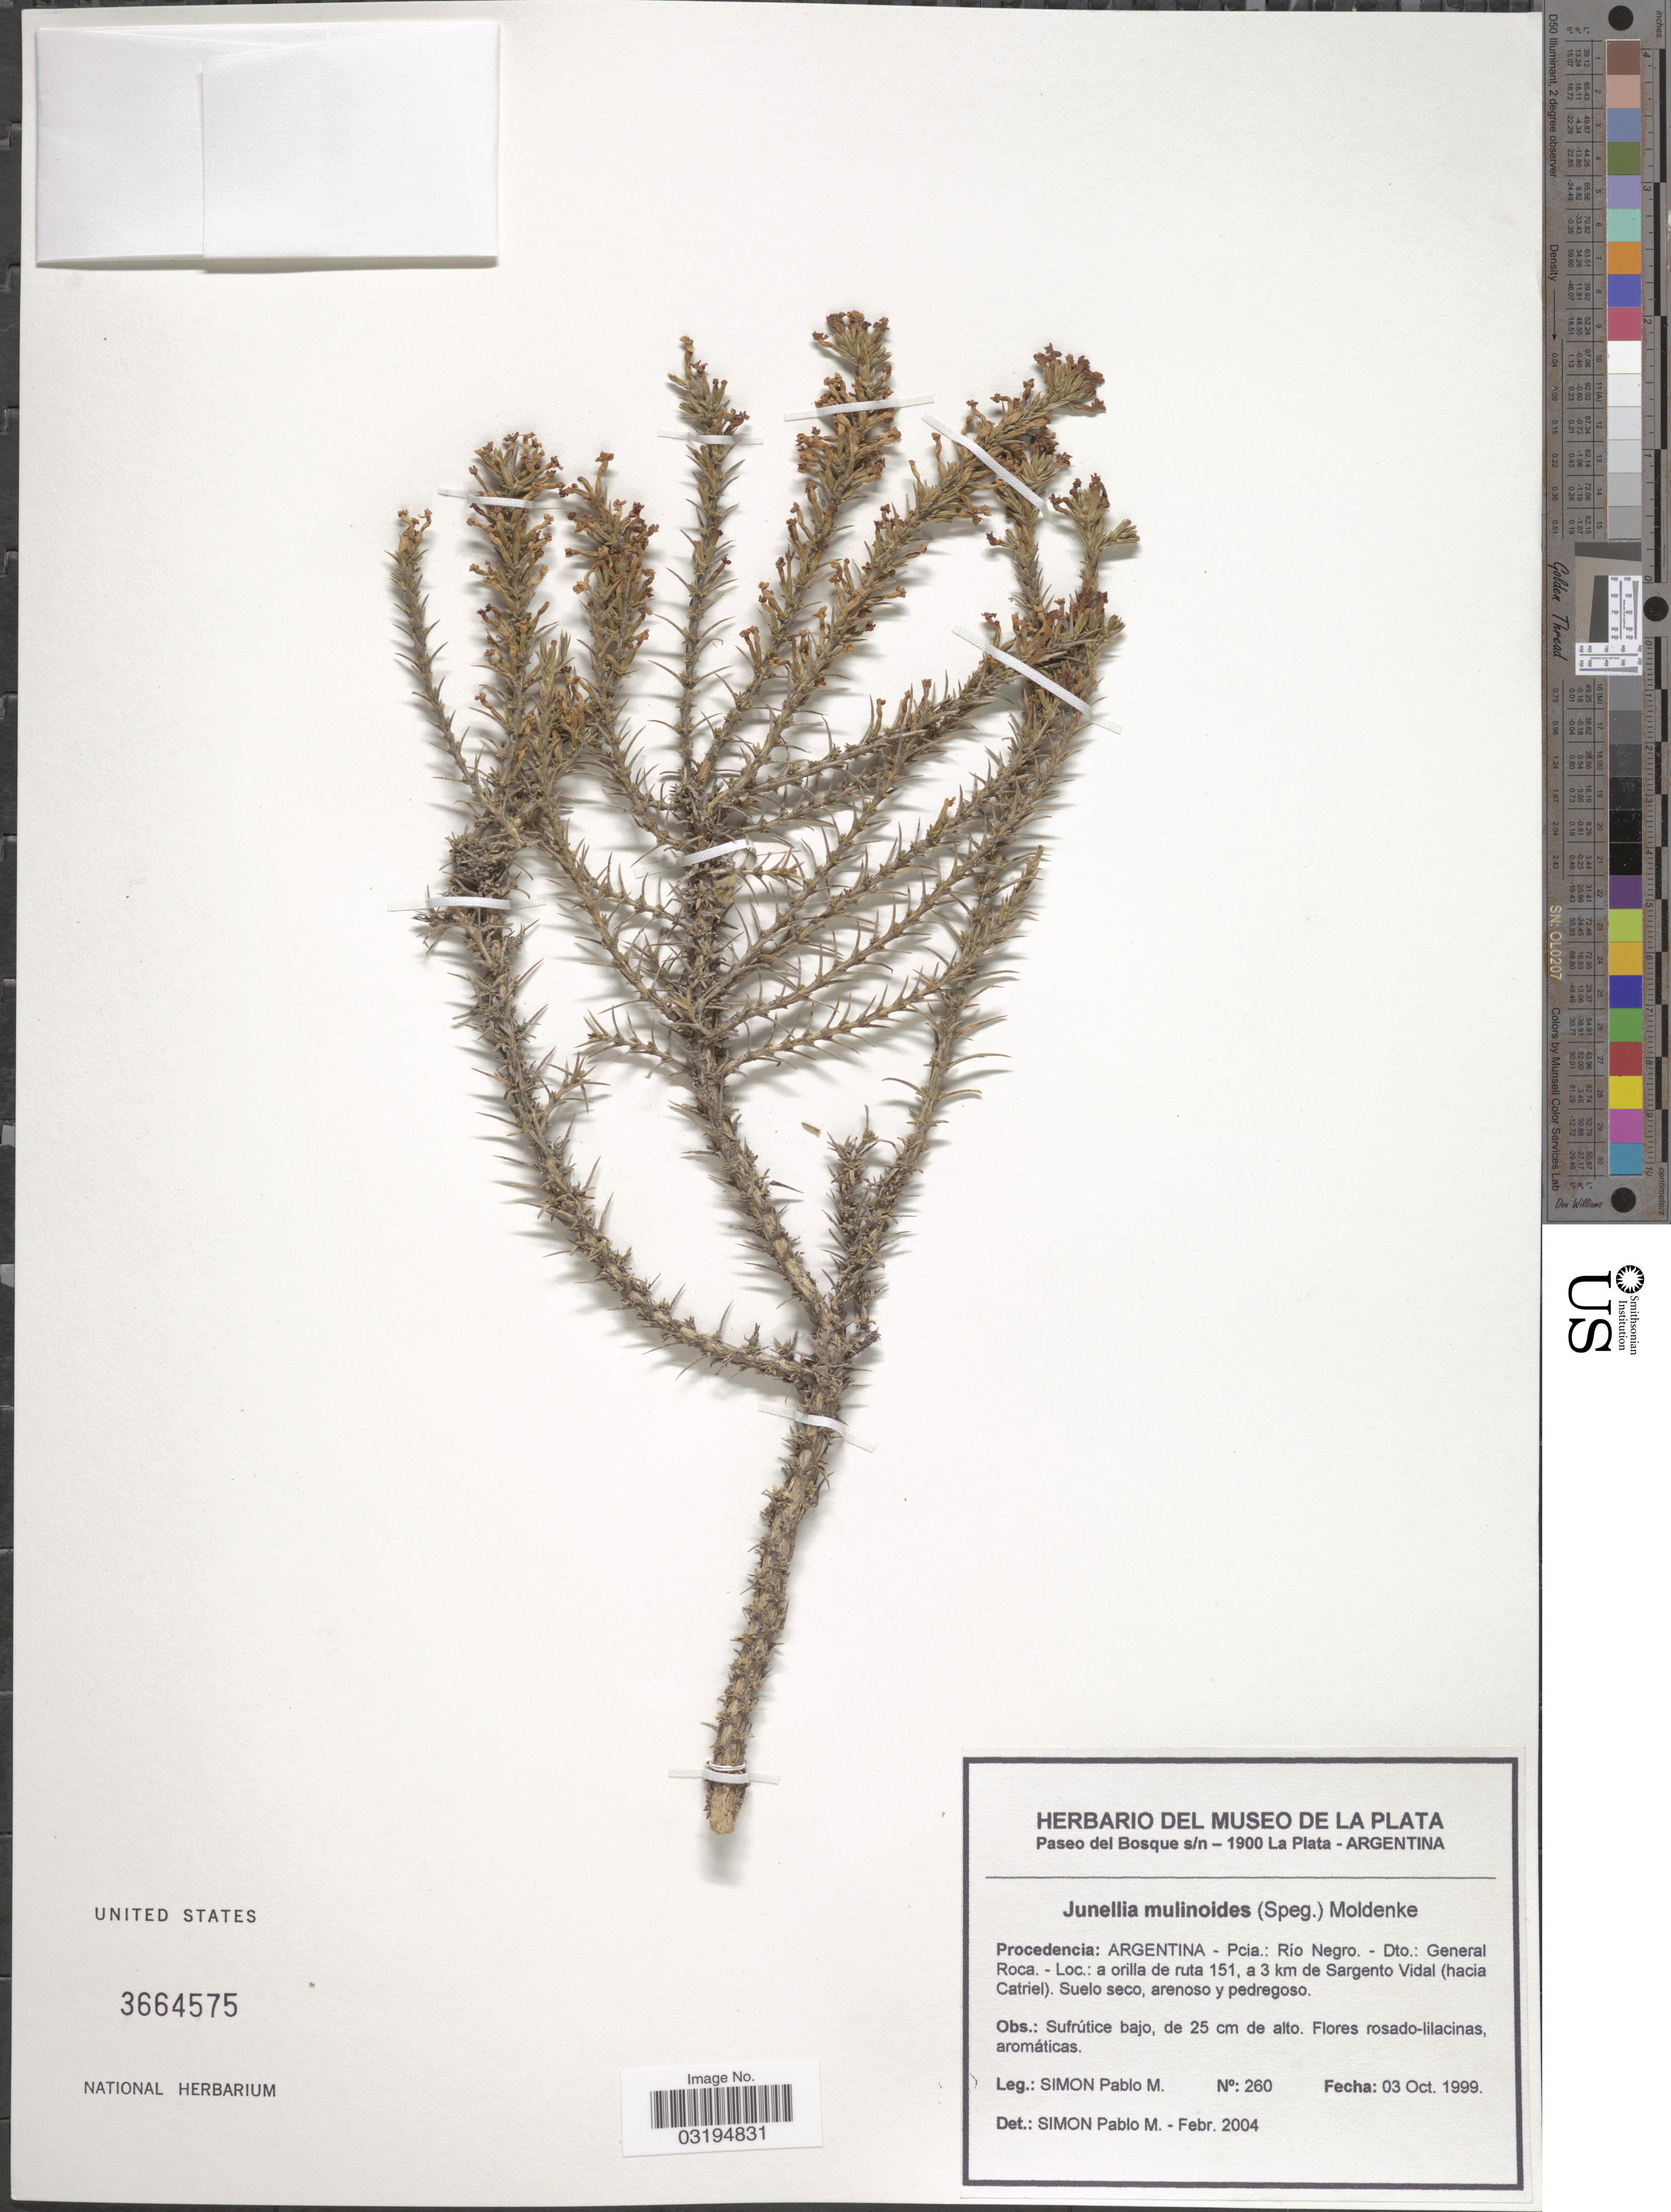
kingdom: Plantae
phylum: Tracheophyta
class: Magnoliopsida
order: Lamiales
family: Verbenaceae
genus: Junellia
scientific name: Junellia mulinoides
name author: (Speg.) Moldenke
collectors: P. M. Simón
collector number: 260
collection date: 1999-10-03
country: Argentina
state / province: Rio Negro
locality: Dto.: General Roca. A orilla de ruta 151, a 3 km de Sargento Vidal (hacia Catriel).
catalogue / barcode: US 3664575